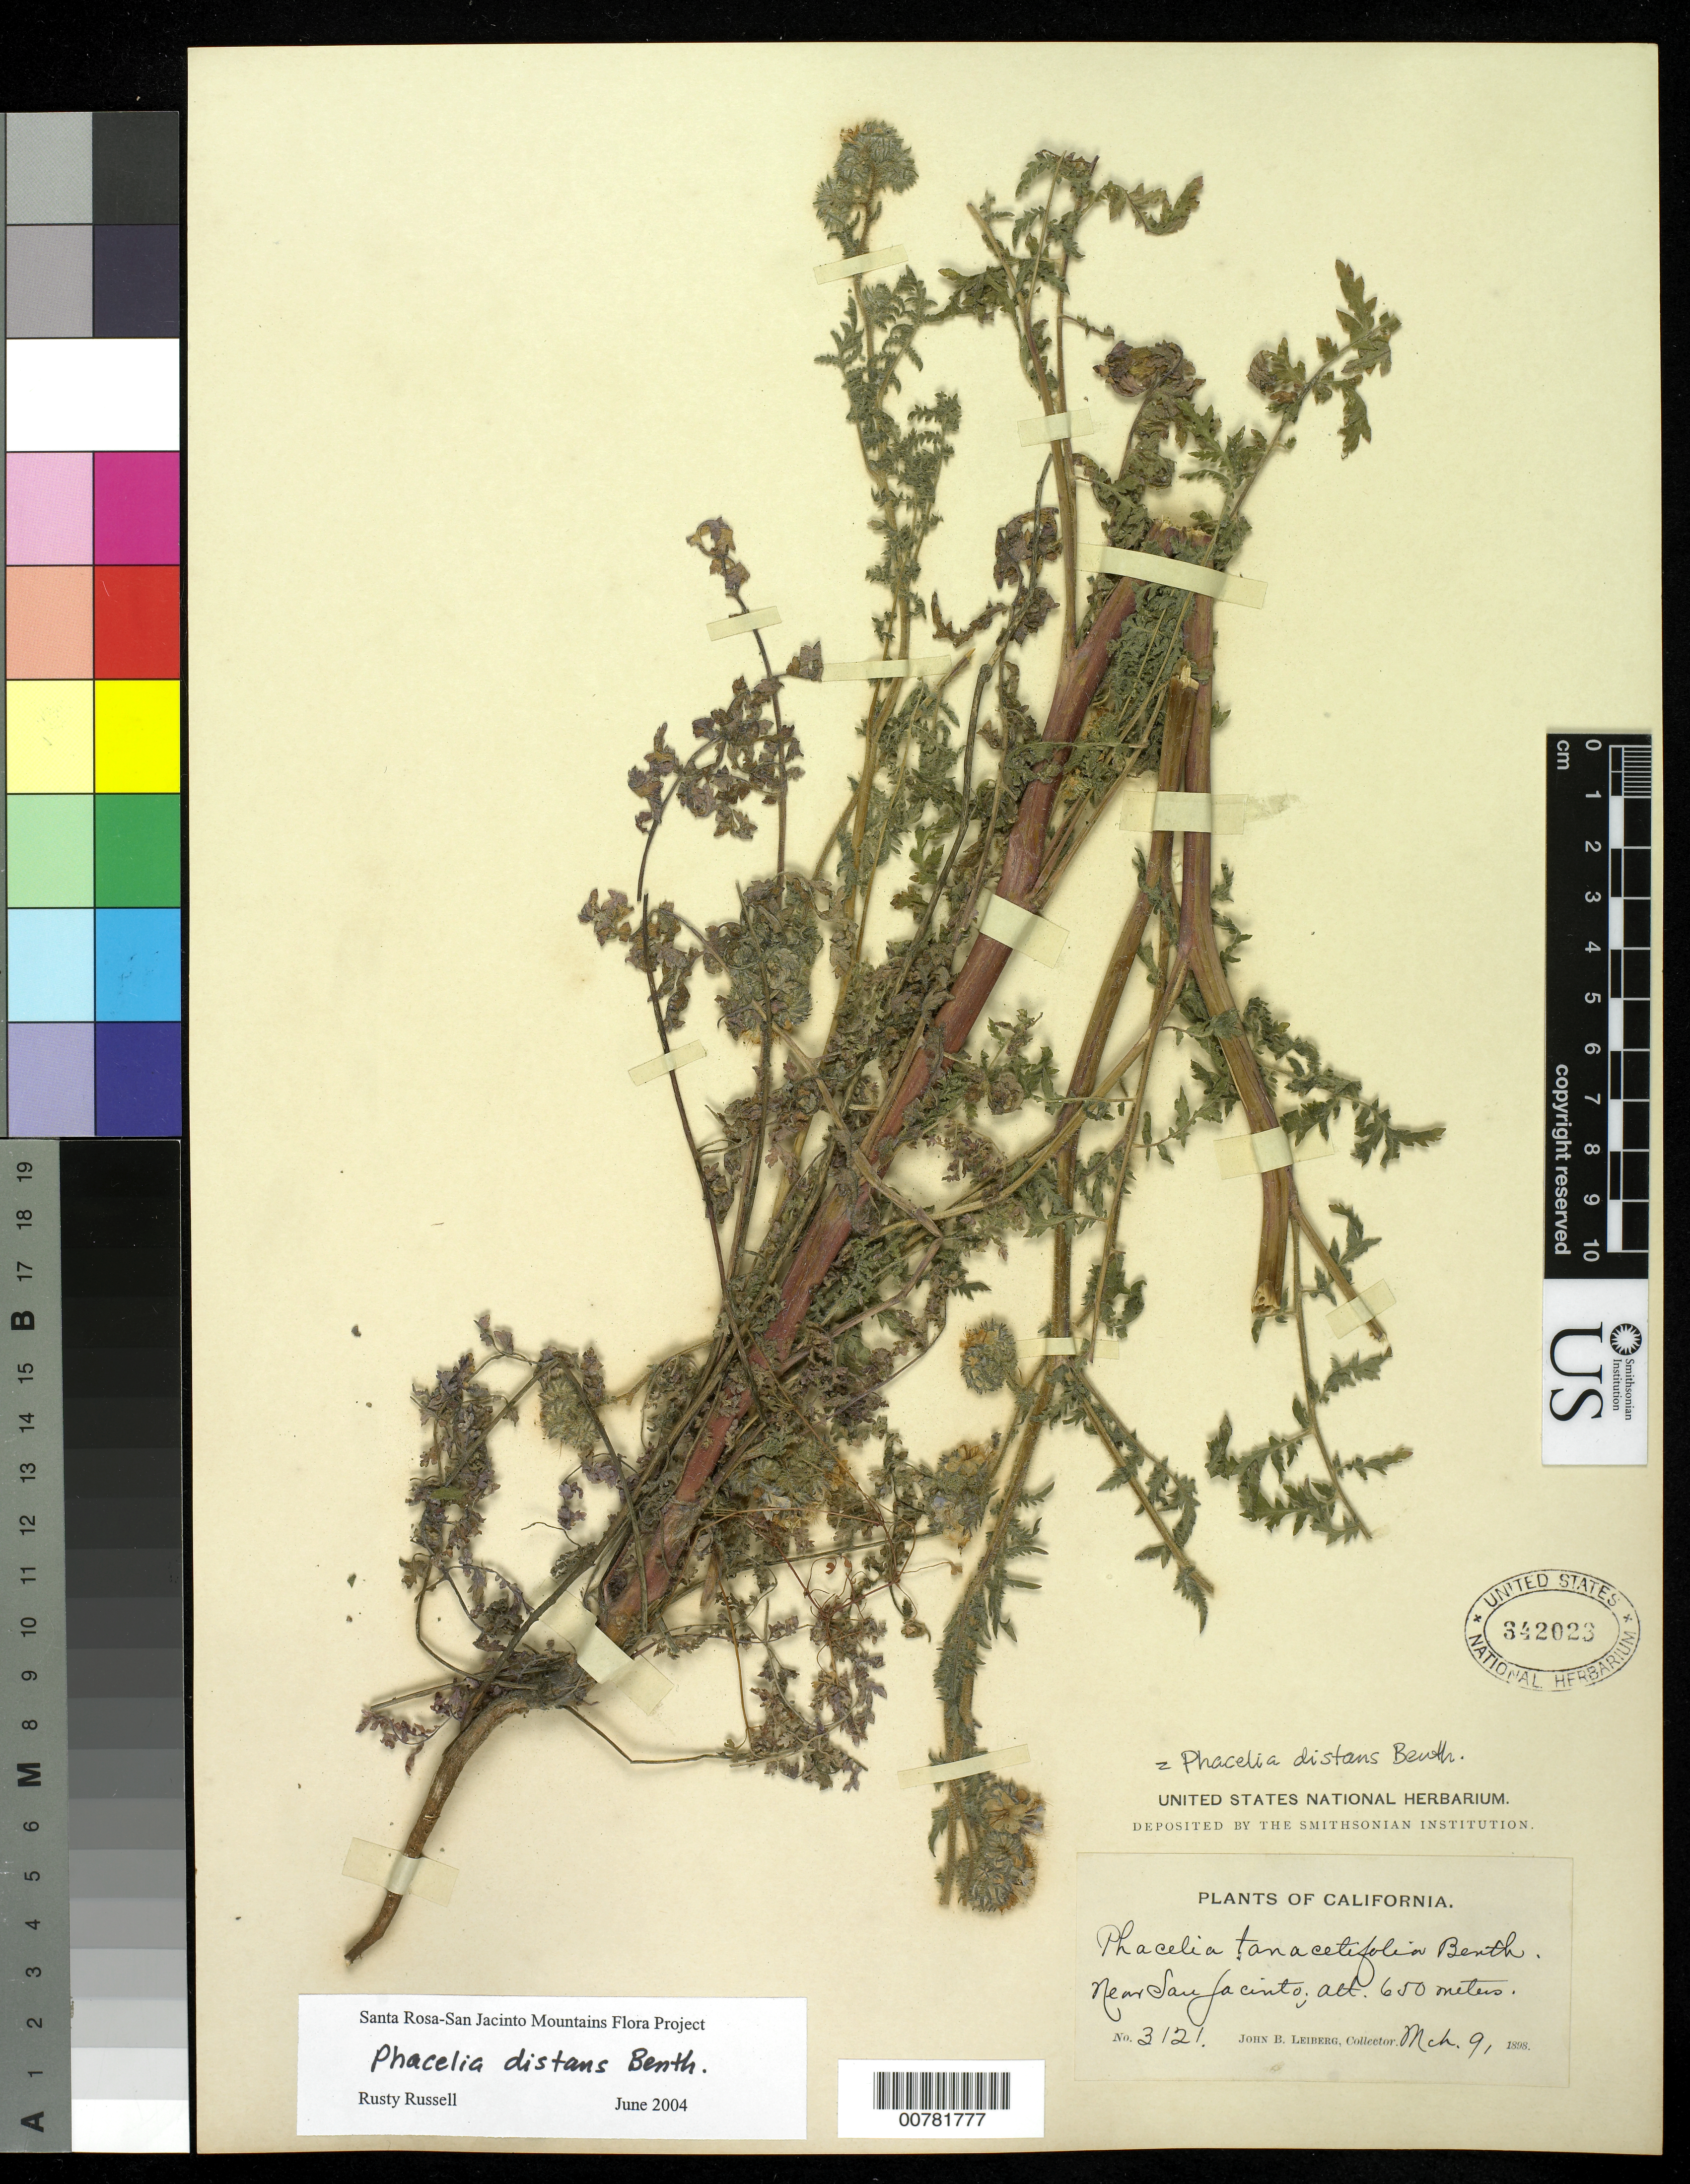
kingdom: Plantae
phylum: Tracheophyta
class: Magnoliopsida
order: Boraginales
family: Hydrophyllaceae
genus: Phacelia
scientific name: Phacelia distans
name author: Benth.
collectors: J. B. Leiberg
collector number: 3121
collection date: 1898-03-09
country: United States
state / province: California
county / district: Riverside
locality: Near San Jacinto.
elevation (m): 650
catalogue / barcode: US 342023